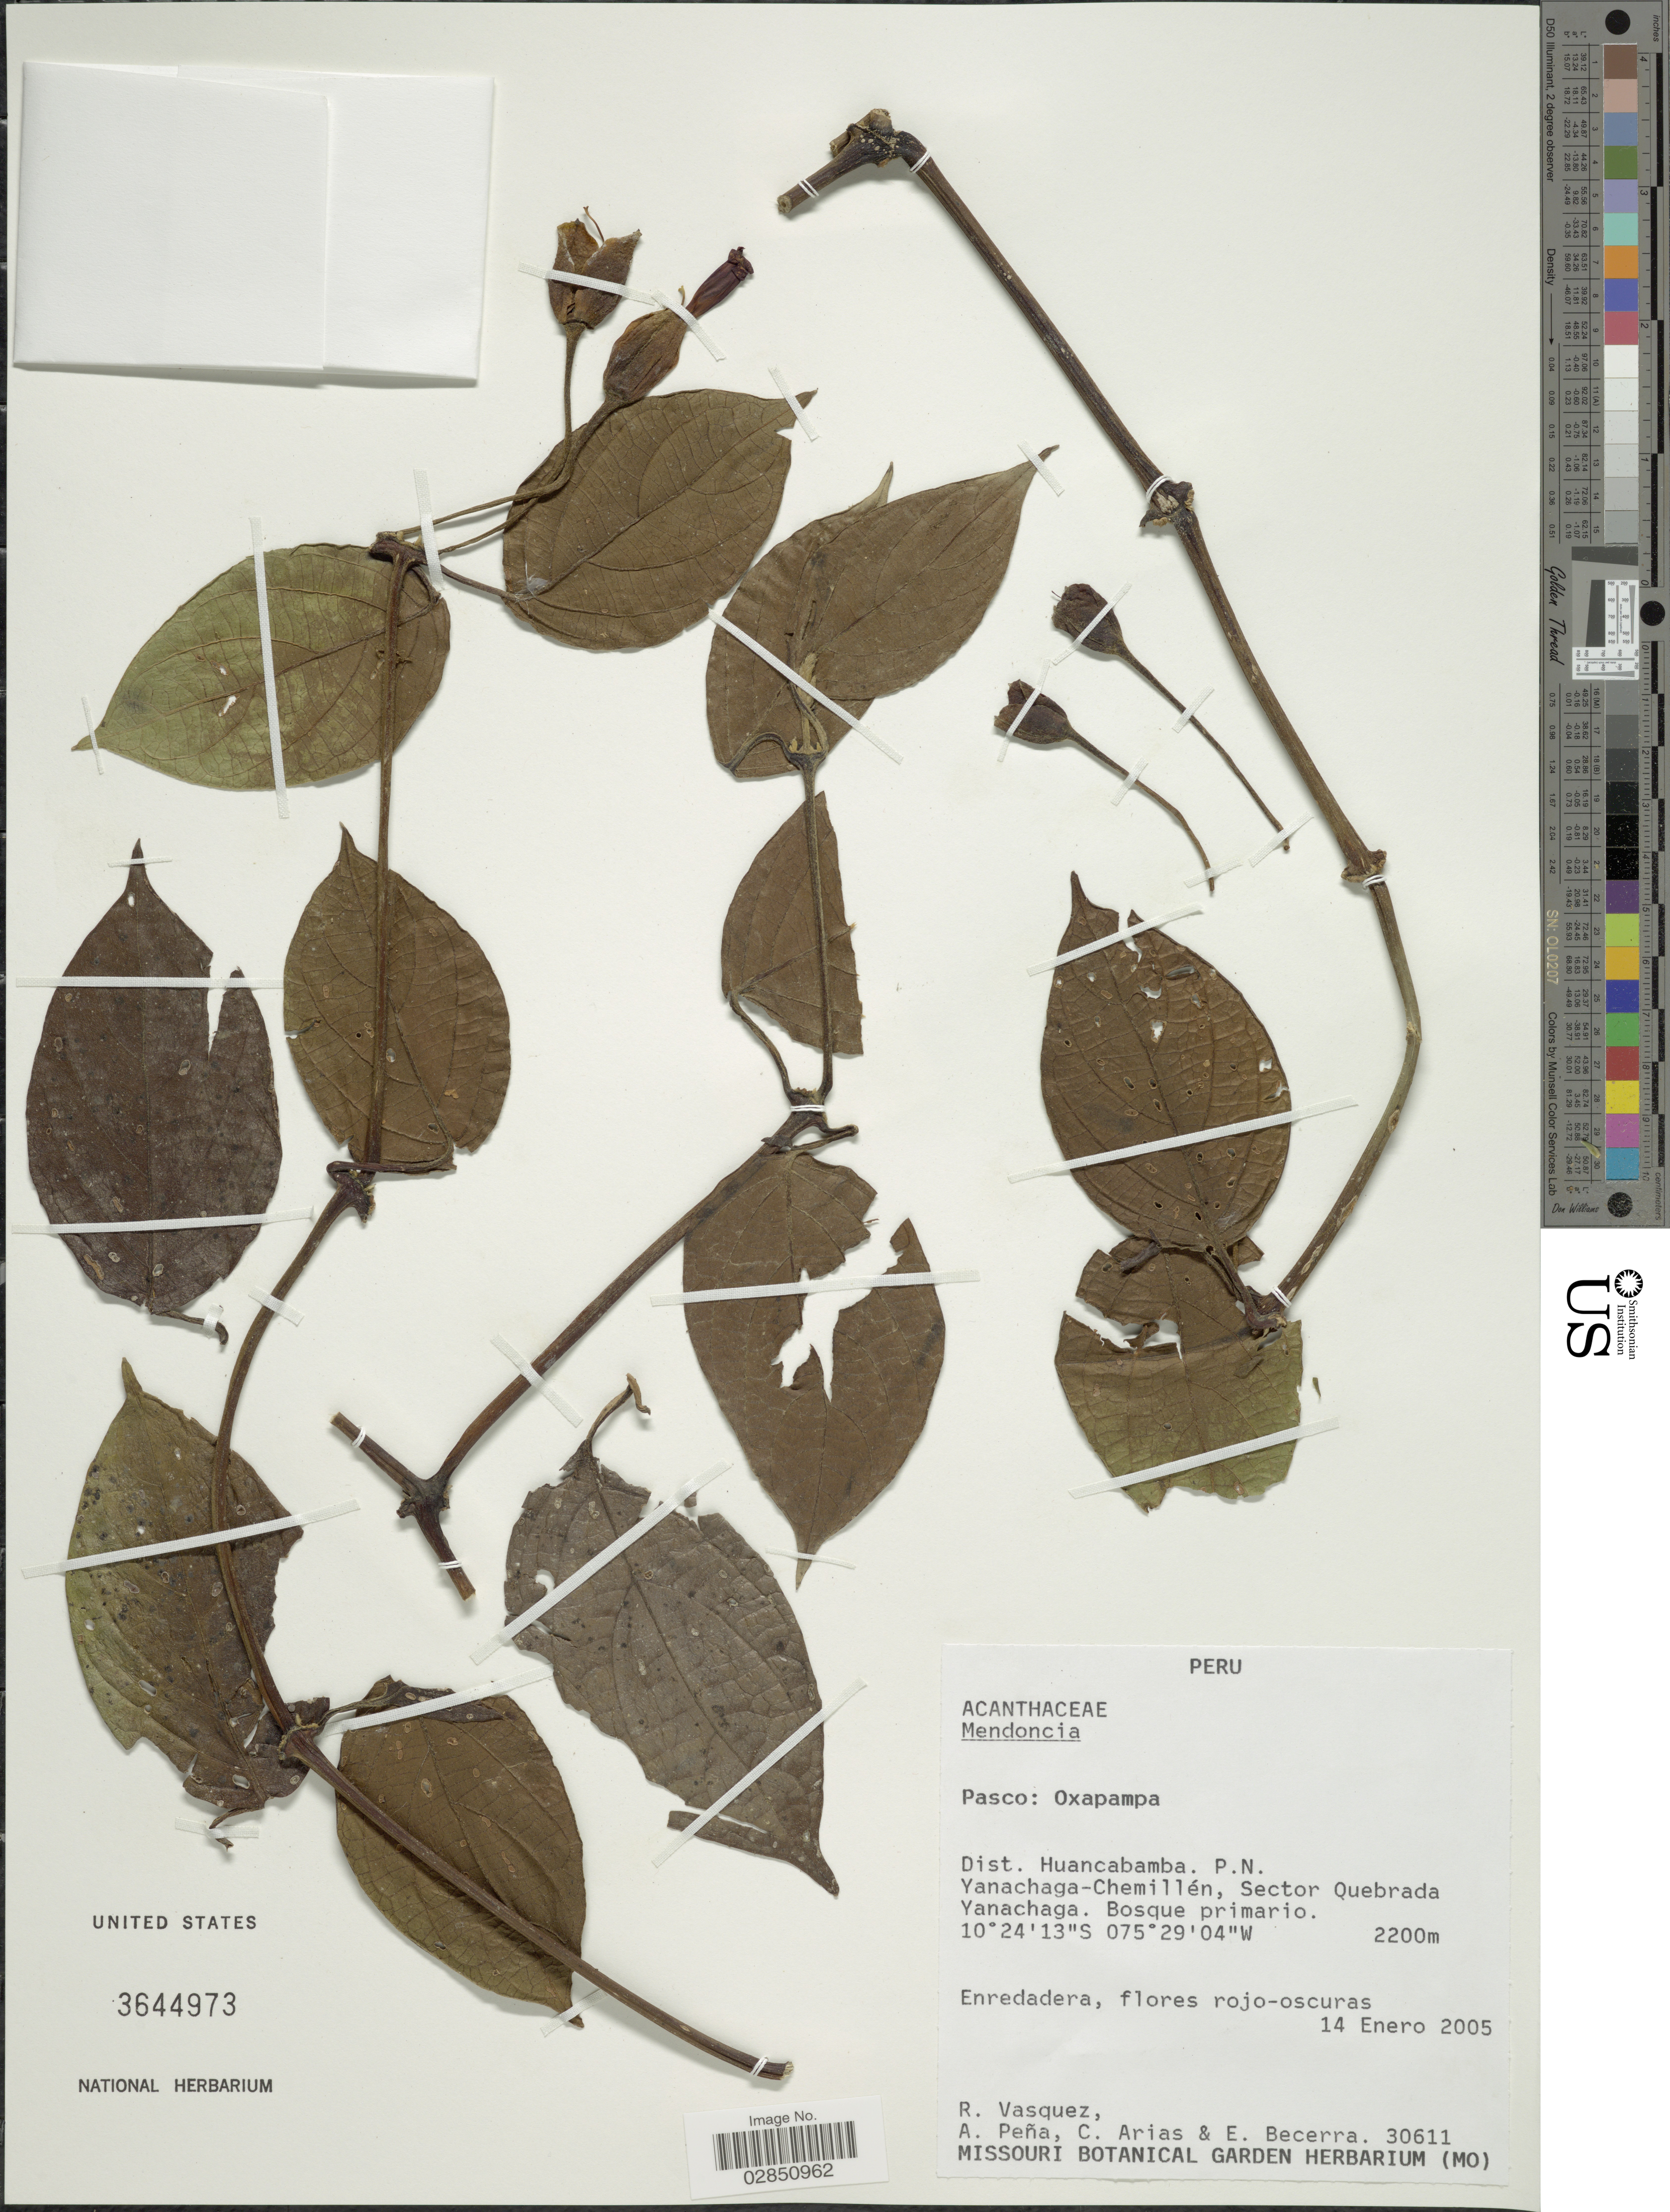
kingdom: Plantae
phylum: Tracheophyta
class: Magnoliopsida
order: Lamiales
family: Acanthaceae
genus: Mendoncia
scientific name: Mendoncia glabra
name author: (Poepp. & Endl.) Nees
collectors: R. Vasquez, A. Peña, C. Arias & E. Becerra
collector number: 30611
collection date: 2005-01-14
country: Peru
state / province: Pasco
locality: Oxapampa, Dist. Huancabamba, P.N., Yanachaga-Chemillén, Sector Quebrada Yanachaga.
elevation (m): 2200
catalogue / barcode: US 3644973